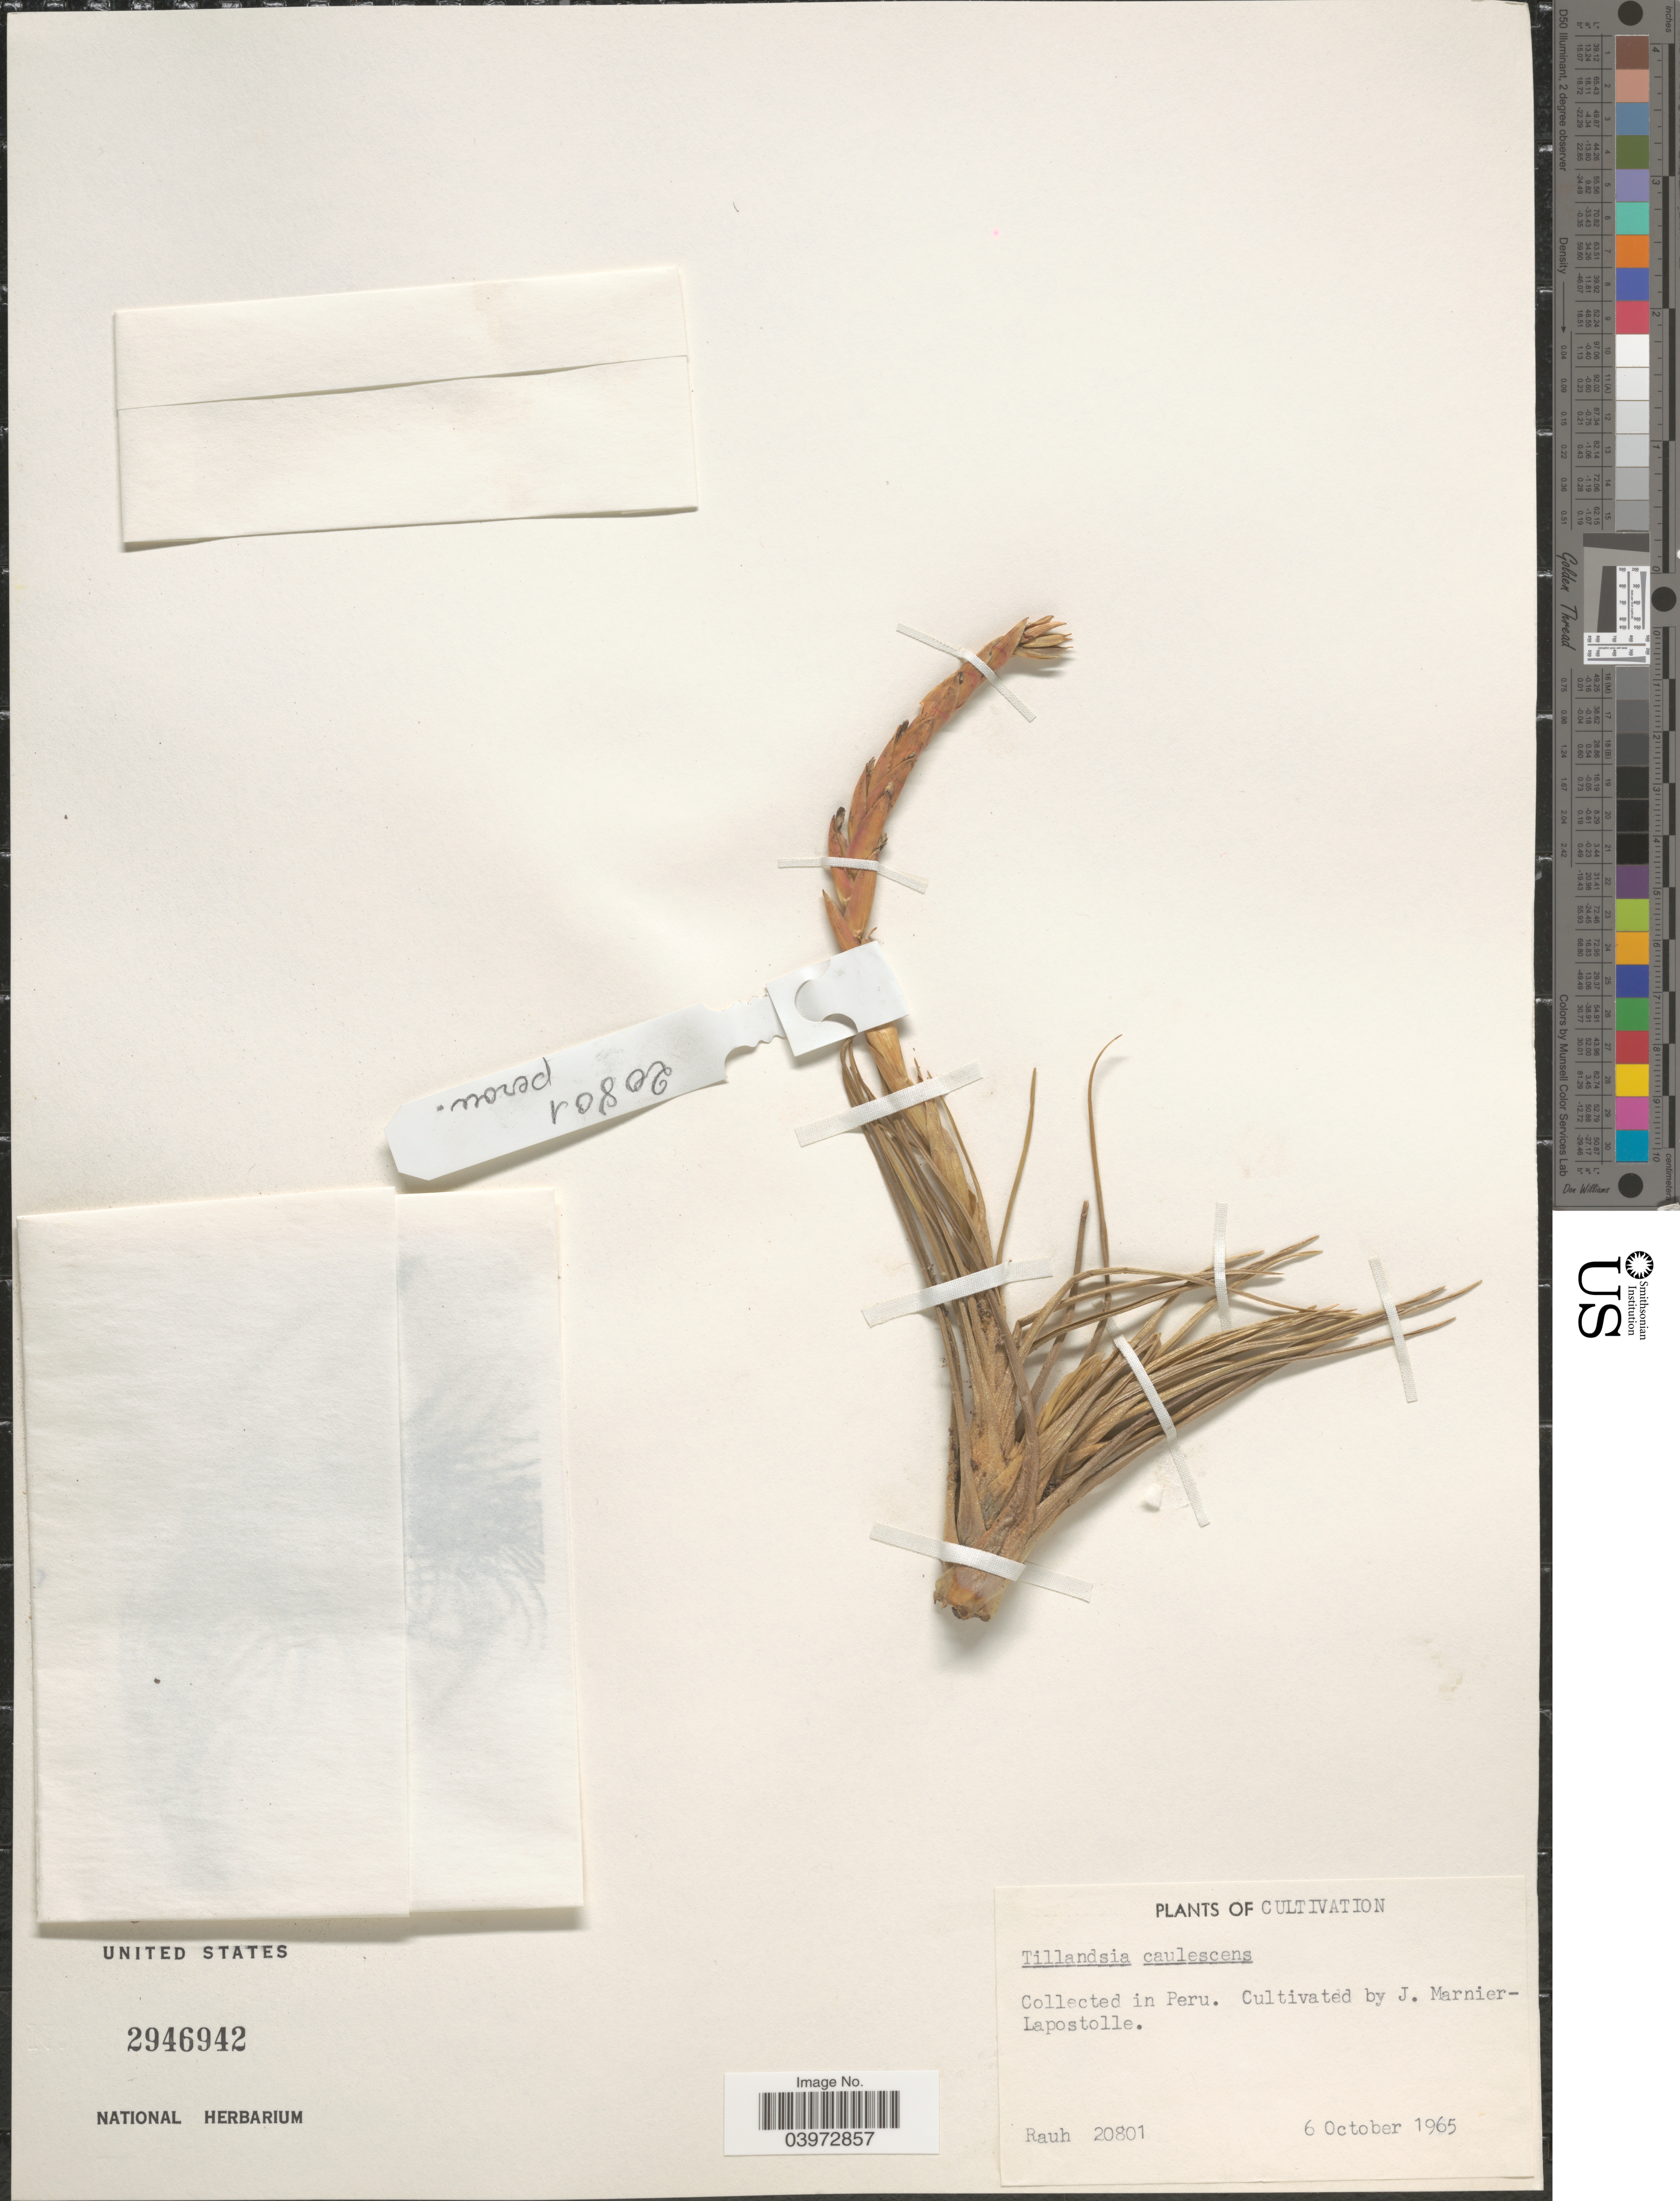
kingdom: Plantae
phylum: Tracheophyta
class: Liliopsida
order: Poales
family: Bromeliaceae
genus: Tillandsia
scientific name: Tillandsia caulescens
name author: Brongn. ex Baker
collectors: -. Rauh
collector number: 20801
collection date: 1965-10-06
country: Peru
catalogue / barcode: US 2946942